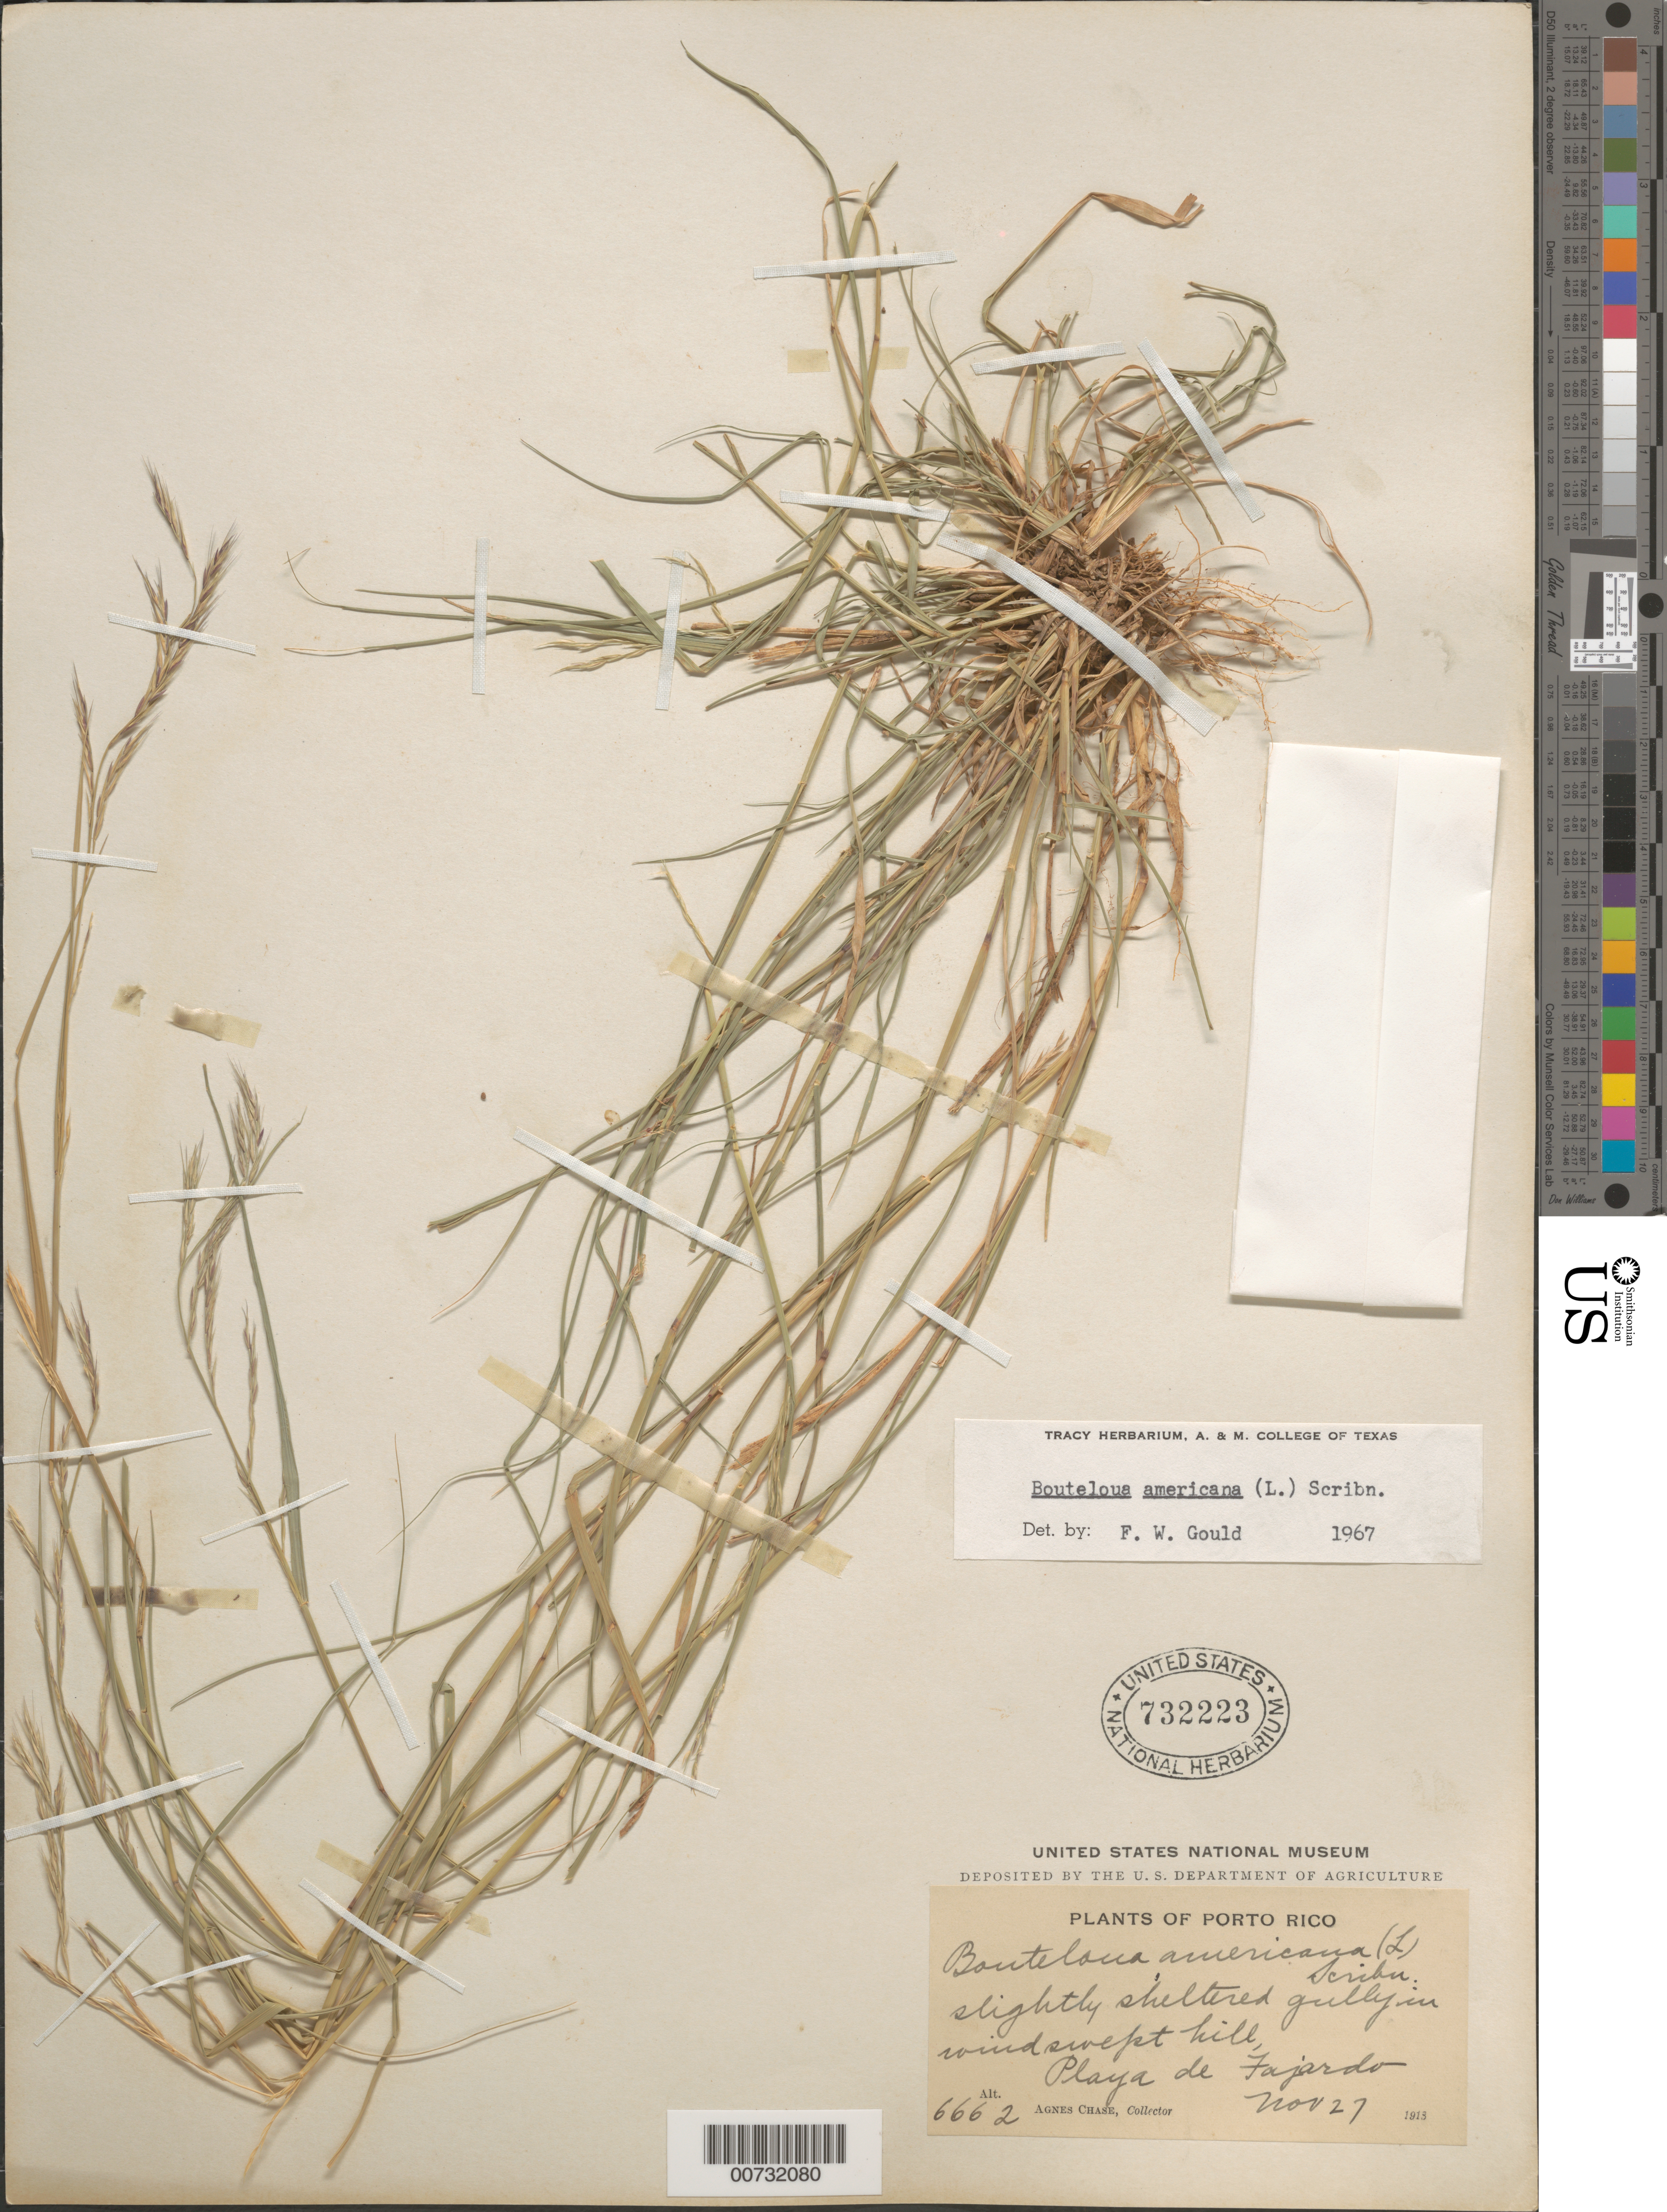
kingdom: Plantae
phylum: Tracheophyta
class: Liliopsida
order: Poales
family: Poaceae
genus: Bouteloua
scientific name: Bouteloua americana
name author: (L.) Scribn.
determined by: Gould, F. W.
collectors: A. Chase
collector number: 6662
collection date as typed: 27 Nov 1913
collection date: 1913-11-27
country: Puerto Rico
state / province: Fajardo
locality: Playa de Fajardo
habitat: Slightly sheltered gully in wind swept hill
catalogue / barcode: US 732223